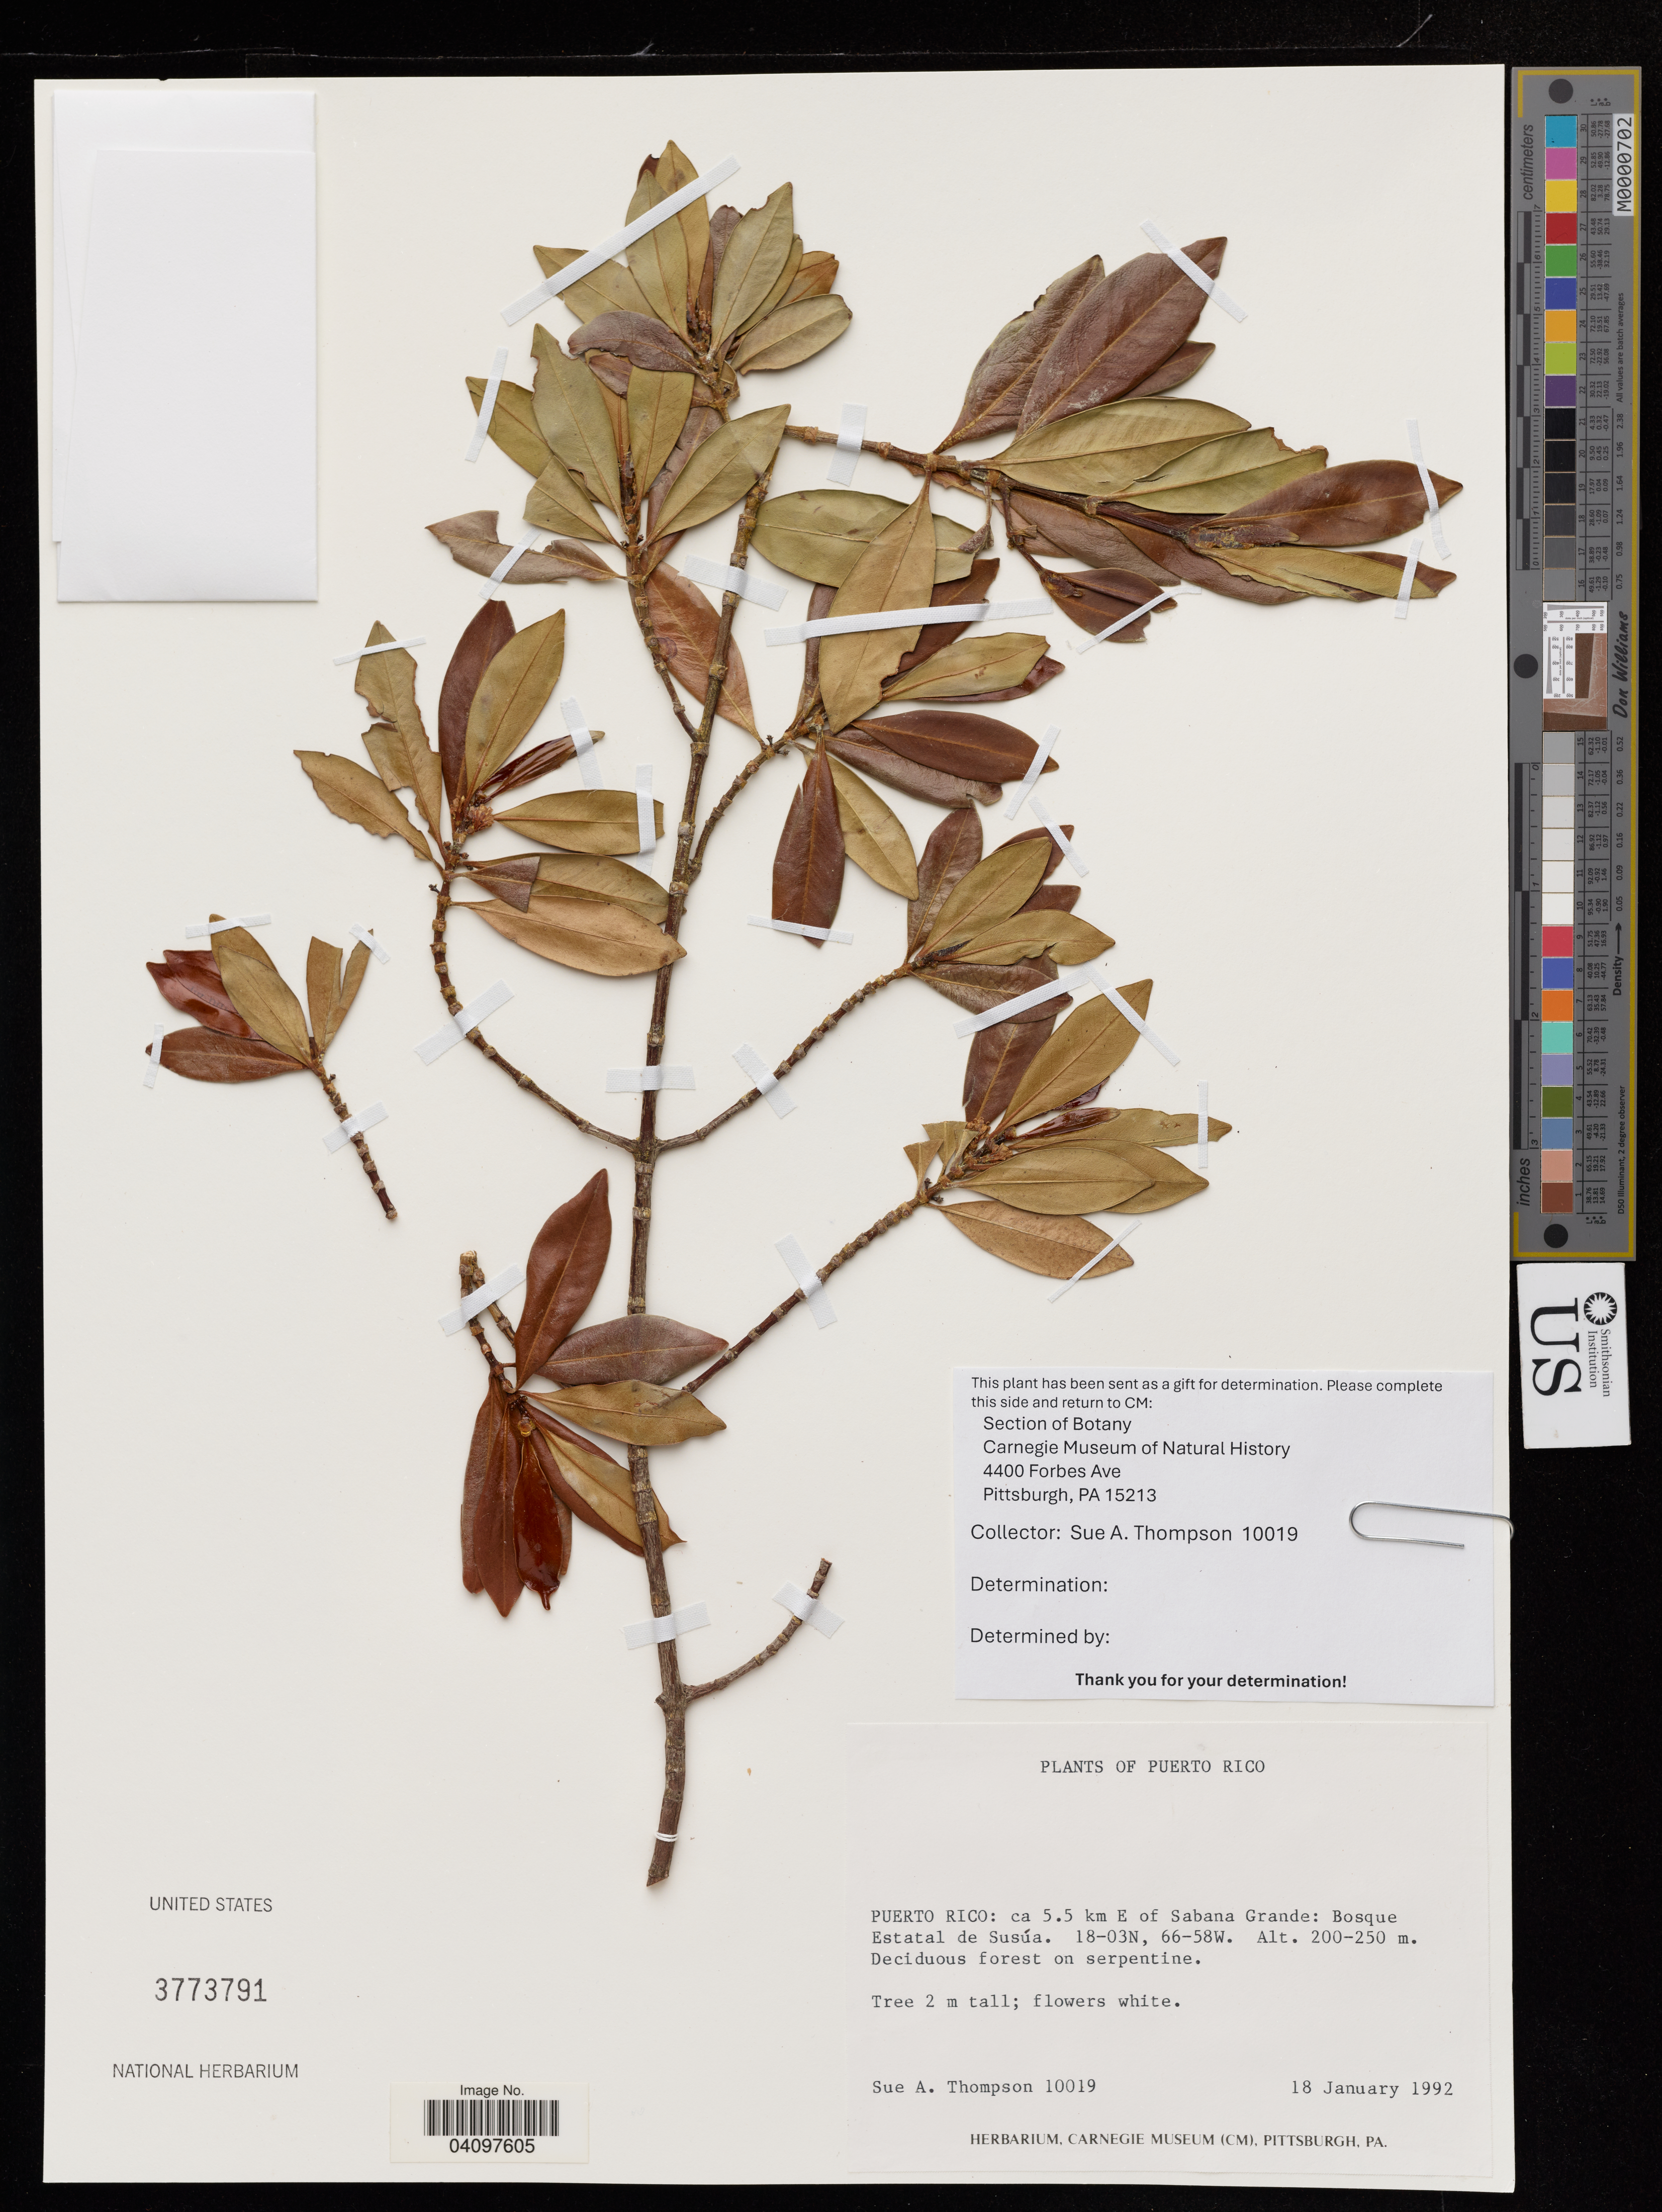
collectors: S. A. Thompson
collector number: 10019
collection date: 1992-01-18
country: Puerto Rico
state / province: Sabana Grande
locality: Ca. 5.5 km E of Sabana Grande: Bosque Estatal de Susúa.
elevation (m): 200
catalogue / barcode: US 3773791